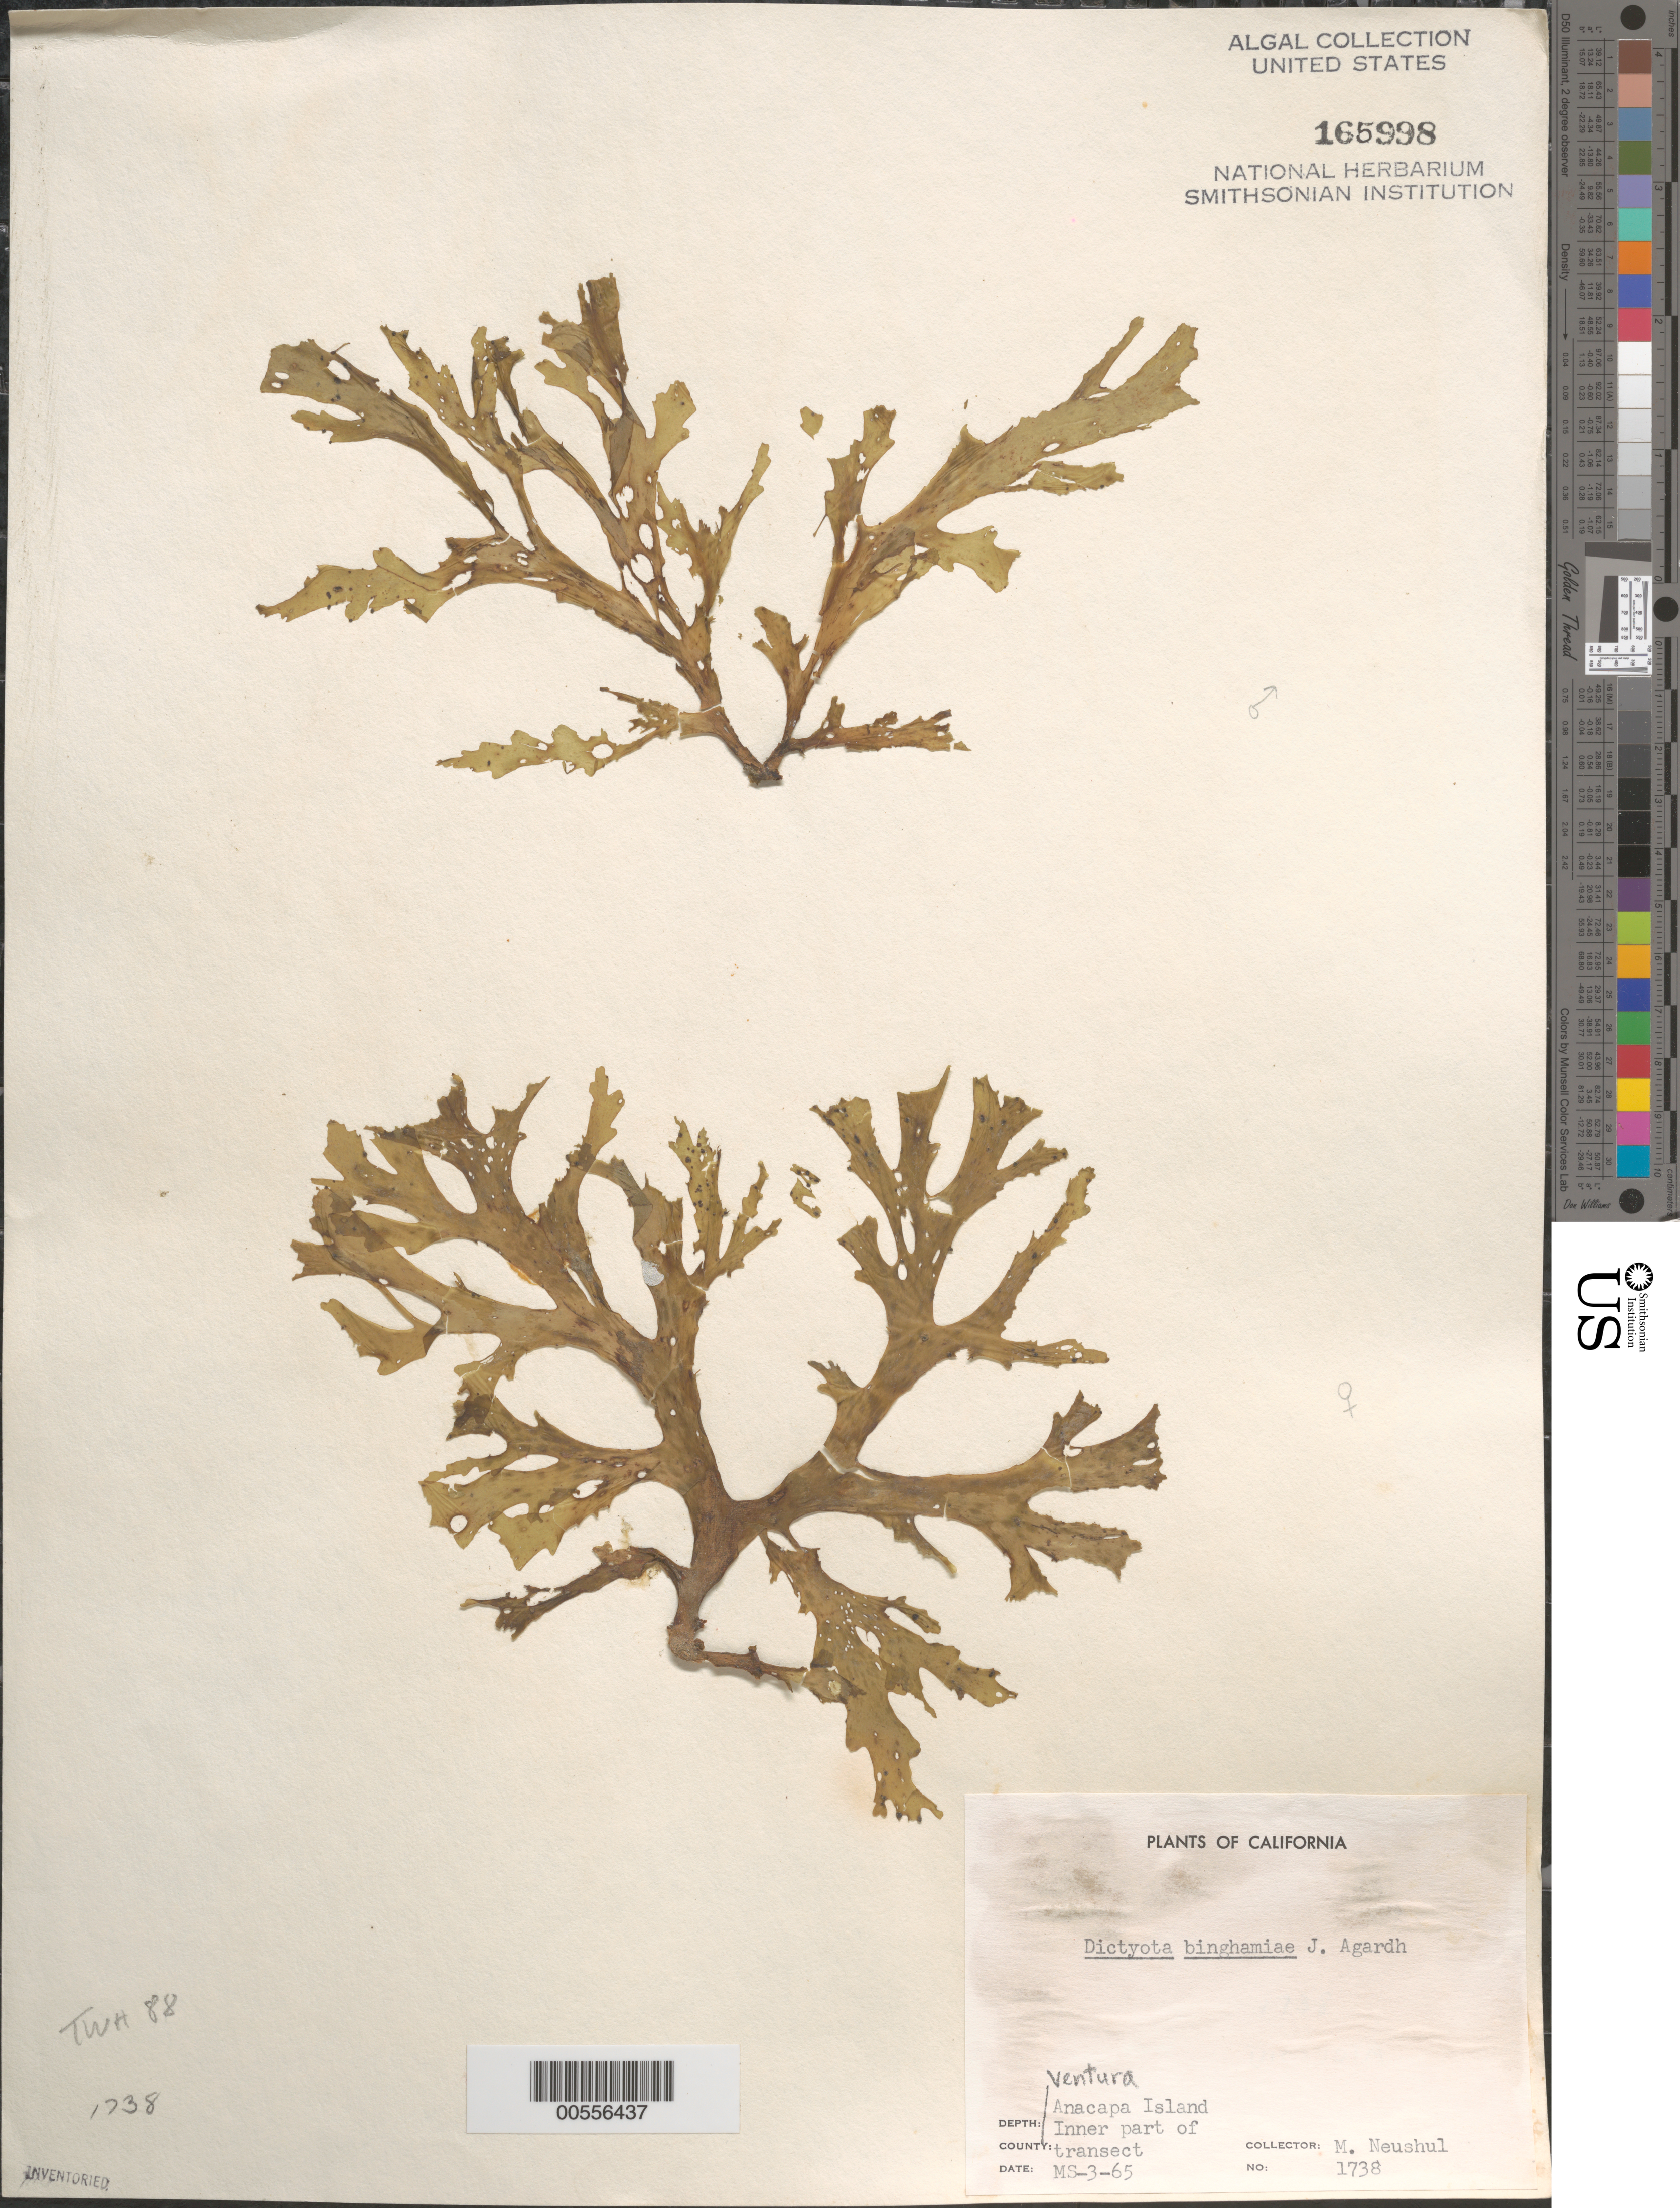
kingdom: Chromista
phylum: Ochrophyta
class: Phaeophyceae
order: Dictyotales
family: Dictyotaceae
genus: Dictyota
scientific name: Dictyota binghamiae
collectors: R. Hegeman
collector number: Neushul 1738 & MS-3-65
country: United States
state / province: California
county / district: Ventura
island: Anacapa Island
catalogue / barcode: US 165998